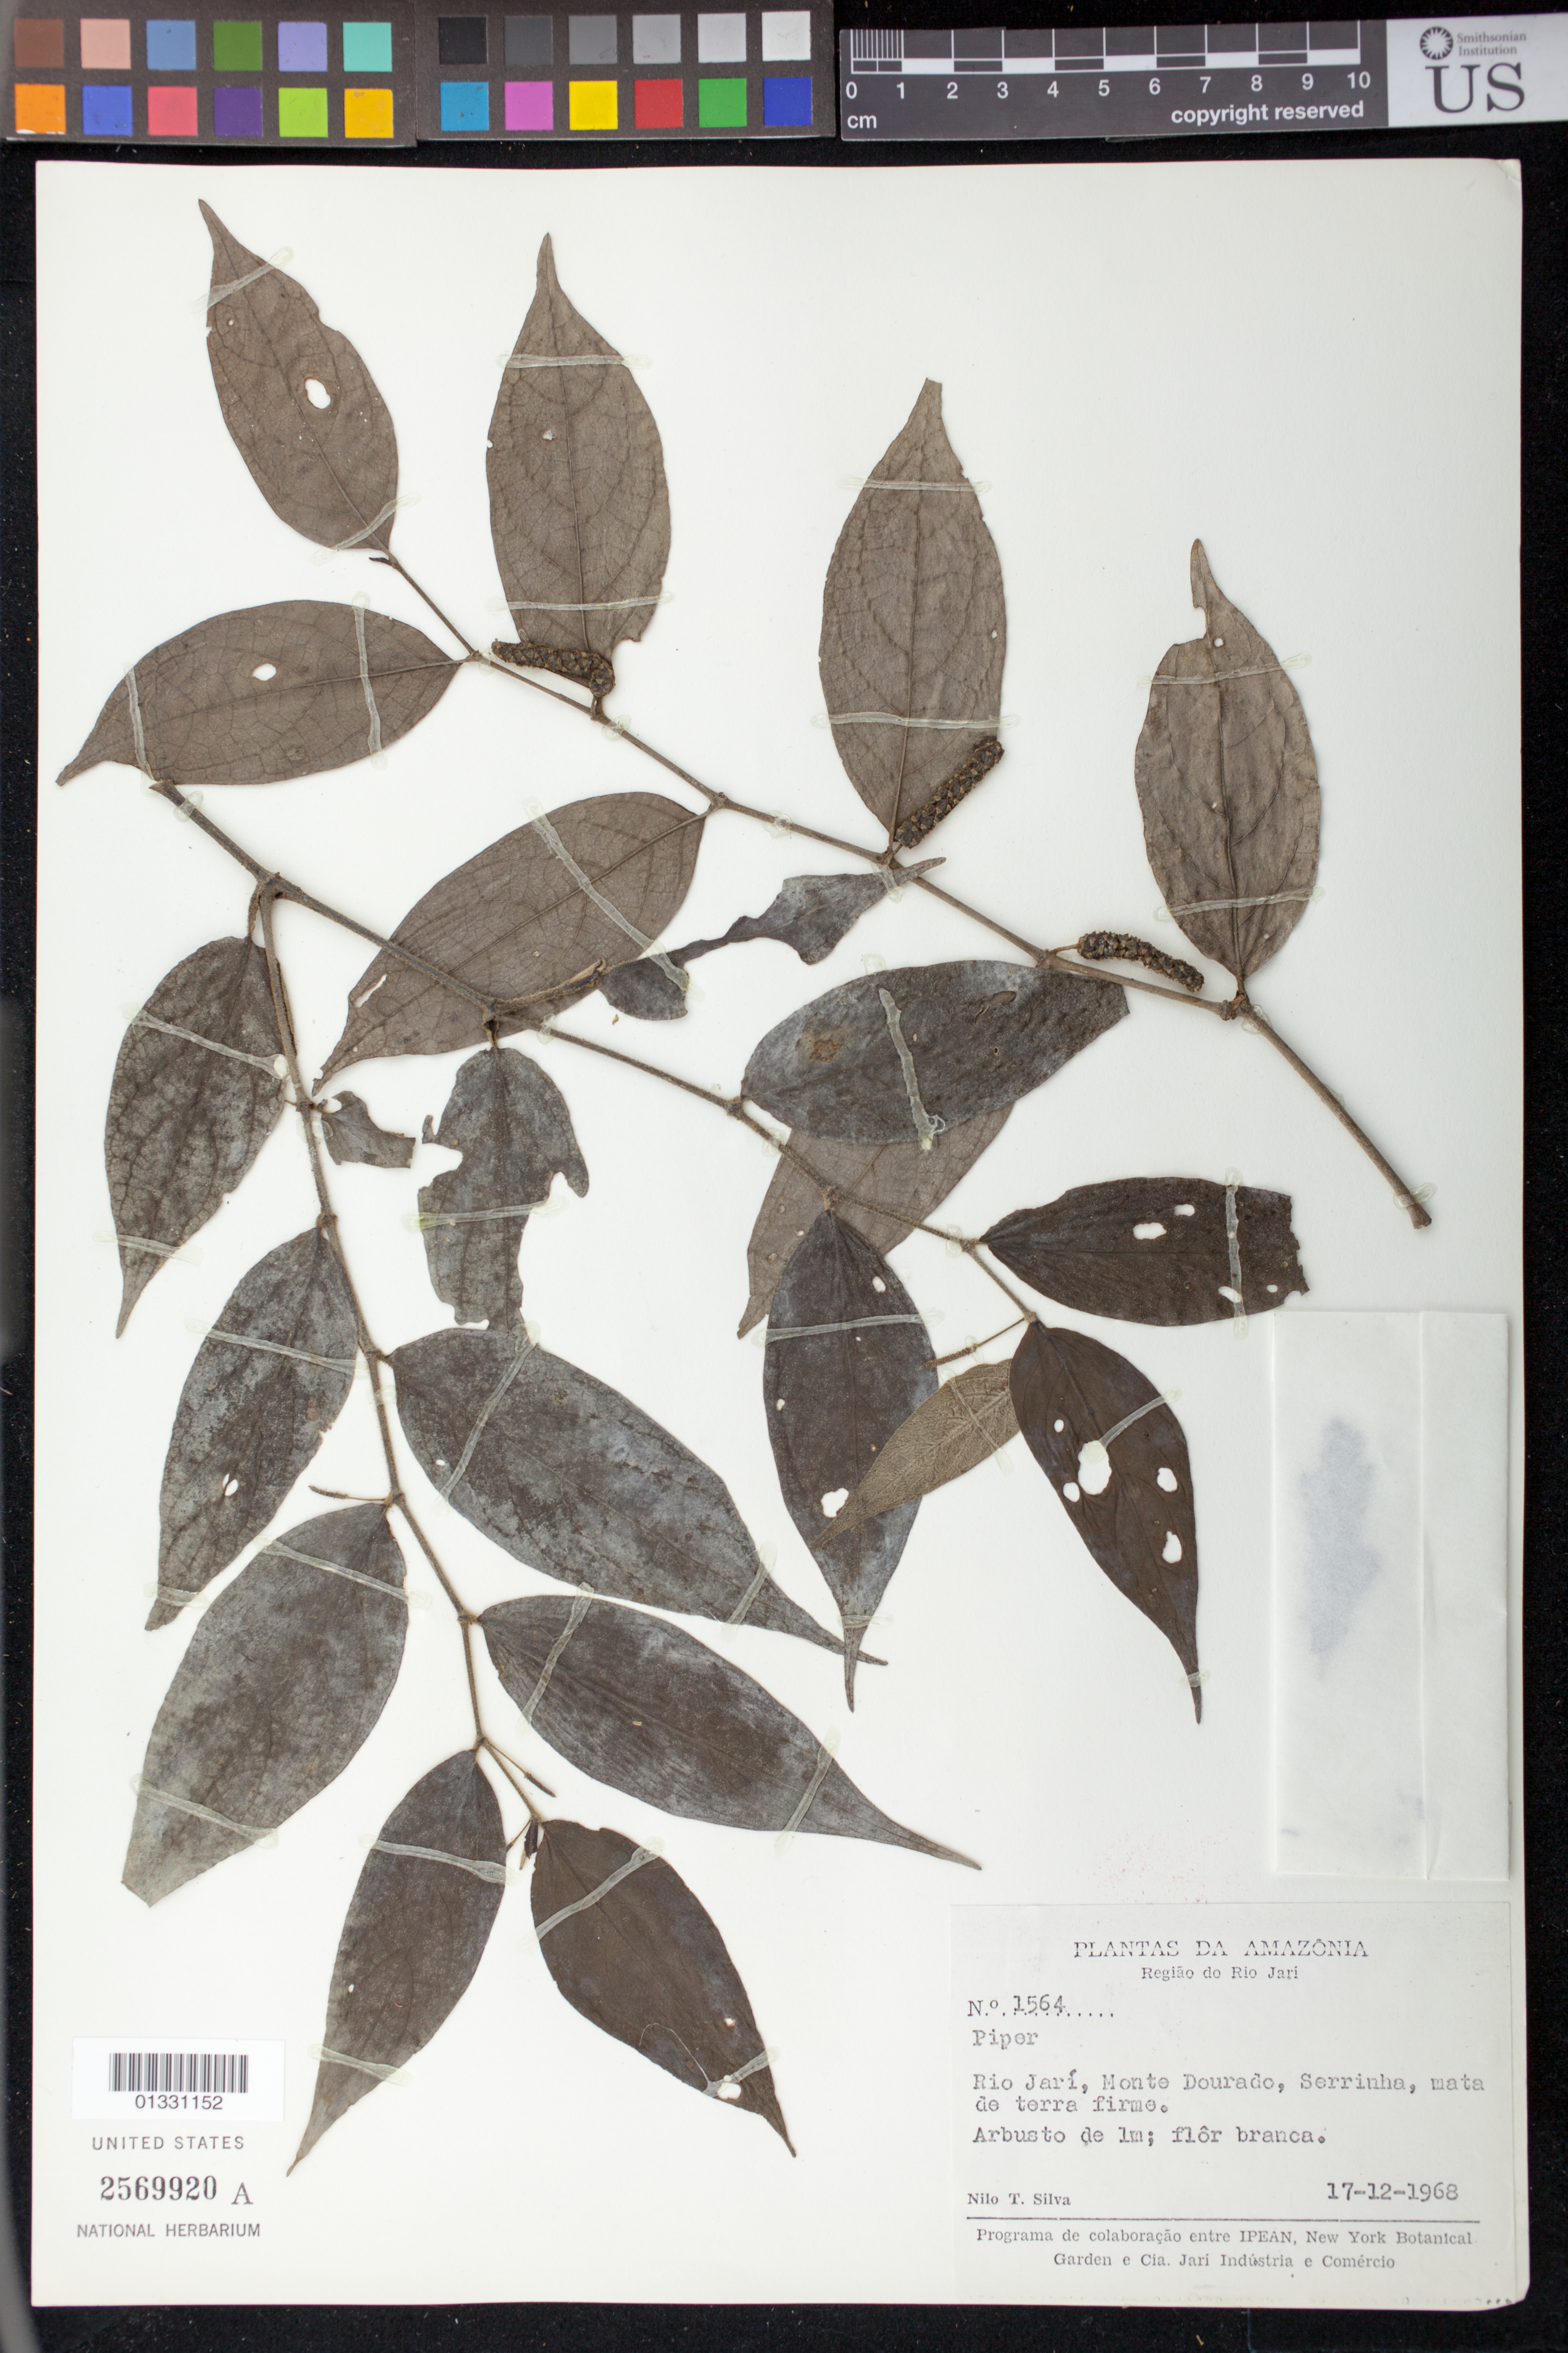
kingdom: Plantae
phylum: Tracheophyta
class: Magnoliopsida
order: Piperales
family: Piperaceae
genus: Piper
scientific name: Piper sp.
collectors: N. T. Silva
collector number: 1564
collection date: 1968-12-17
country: Brazil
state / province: Pará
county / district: Almeirim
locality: Rio Jarí, Monte Dourado, Serrinha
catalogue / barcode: US 2569920A